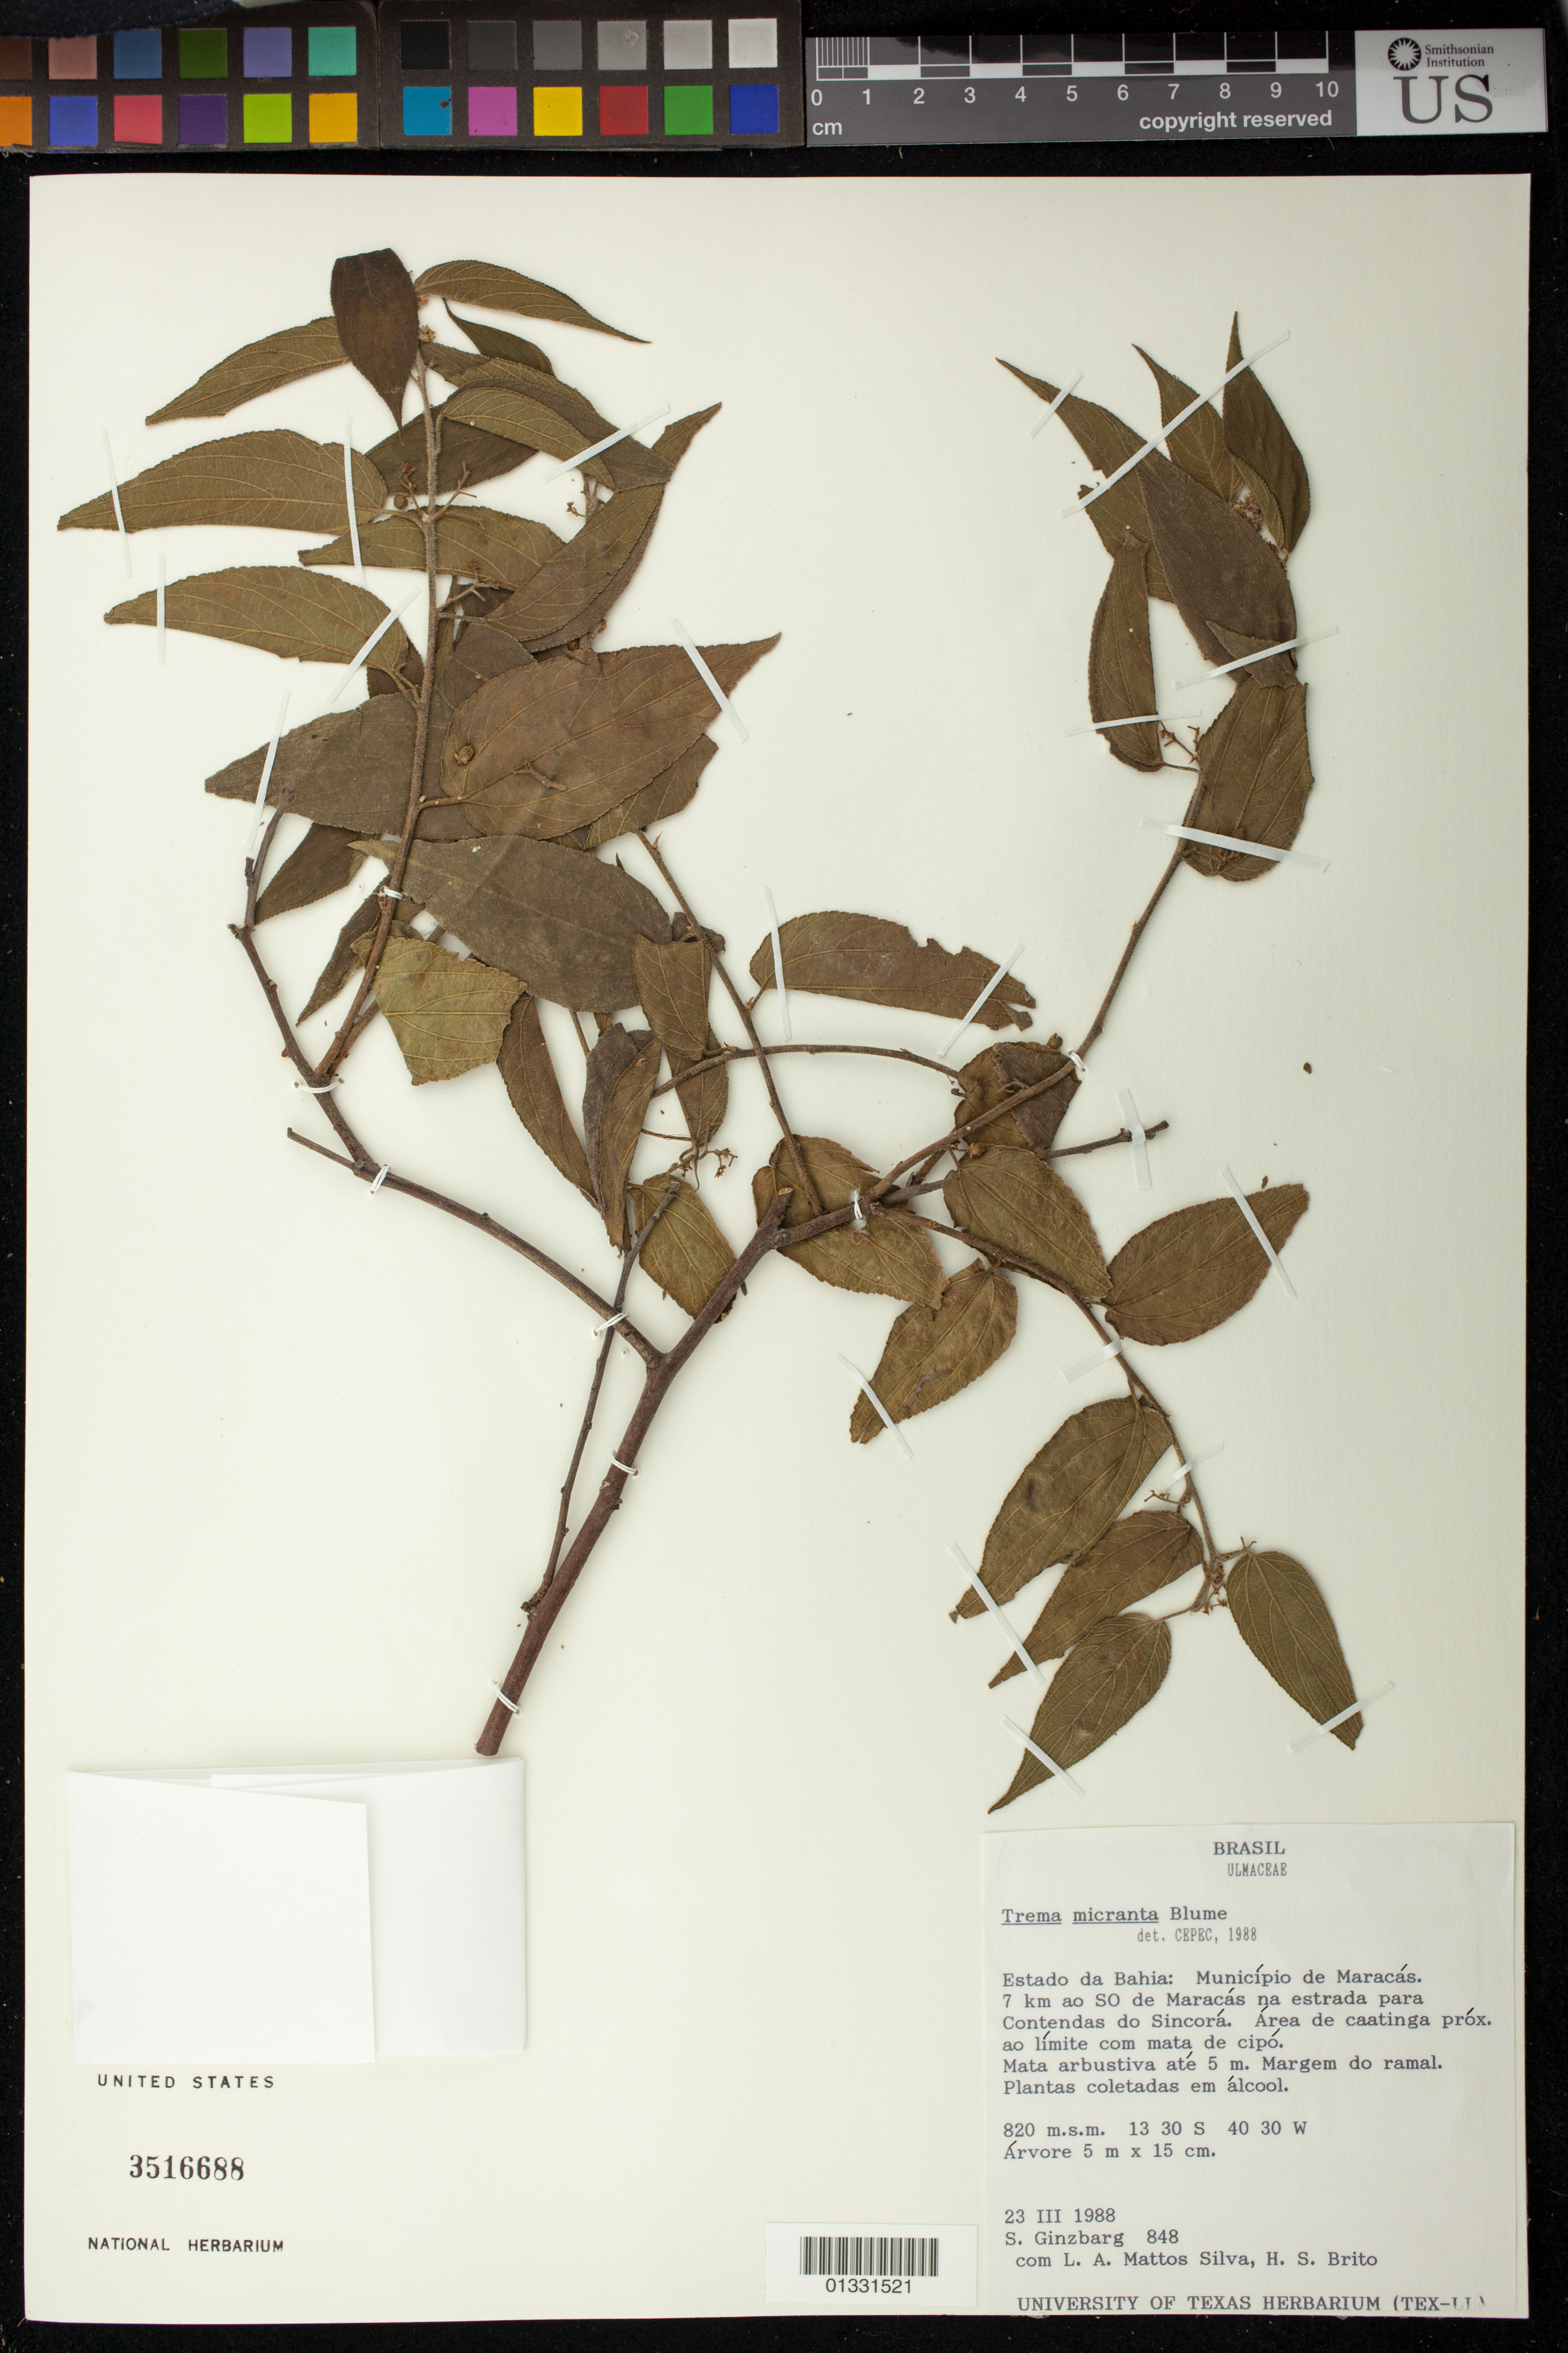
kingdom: Plantae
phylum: Tracheophyta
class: Magnoliopsida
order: Rosales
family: Cannabaceae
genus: Trema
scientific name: Trema micranthum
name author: (L.) Blume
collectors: S. Ginzbarg, L. A. Mattos Silva & H. S. Brito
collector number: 848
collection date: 1988-03-23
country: Brazil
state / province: Bahia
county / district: Maracás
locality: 7 Km ao SO de Maracás na estrada para Contendas do Sincorá.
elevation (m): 820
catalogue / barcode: US 3516688